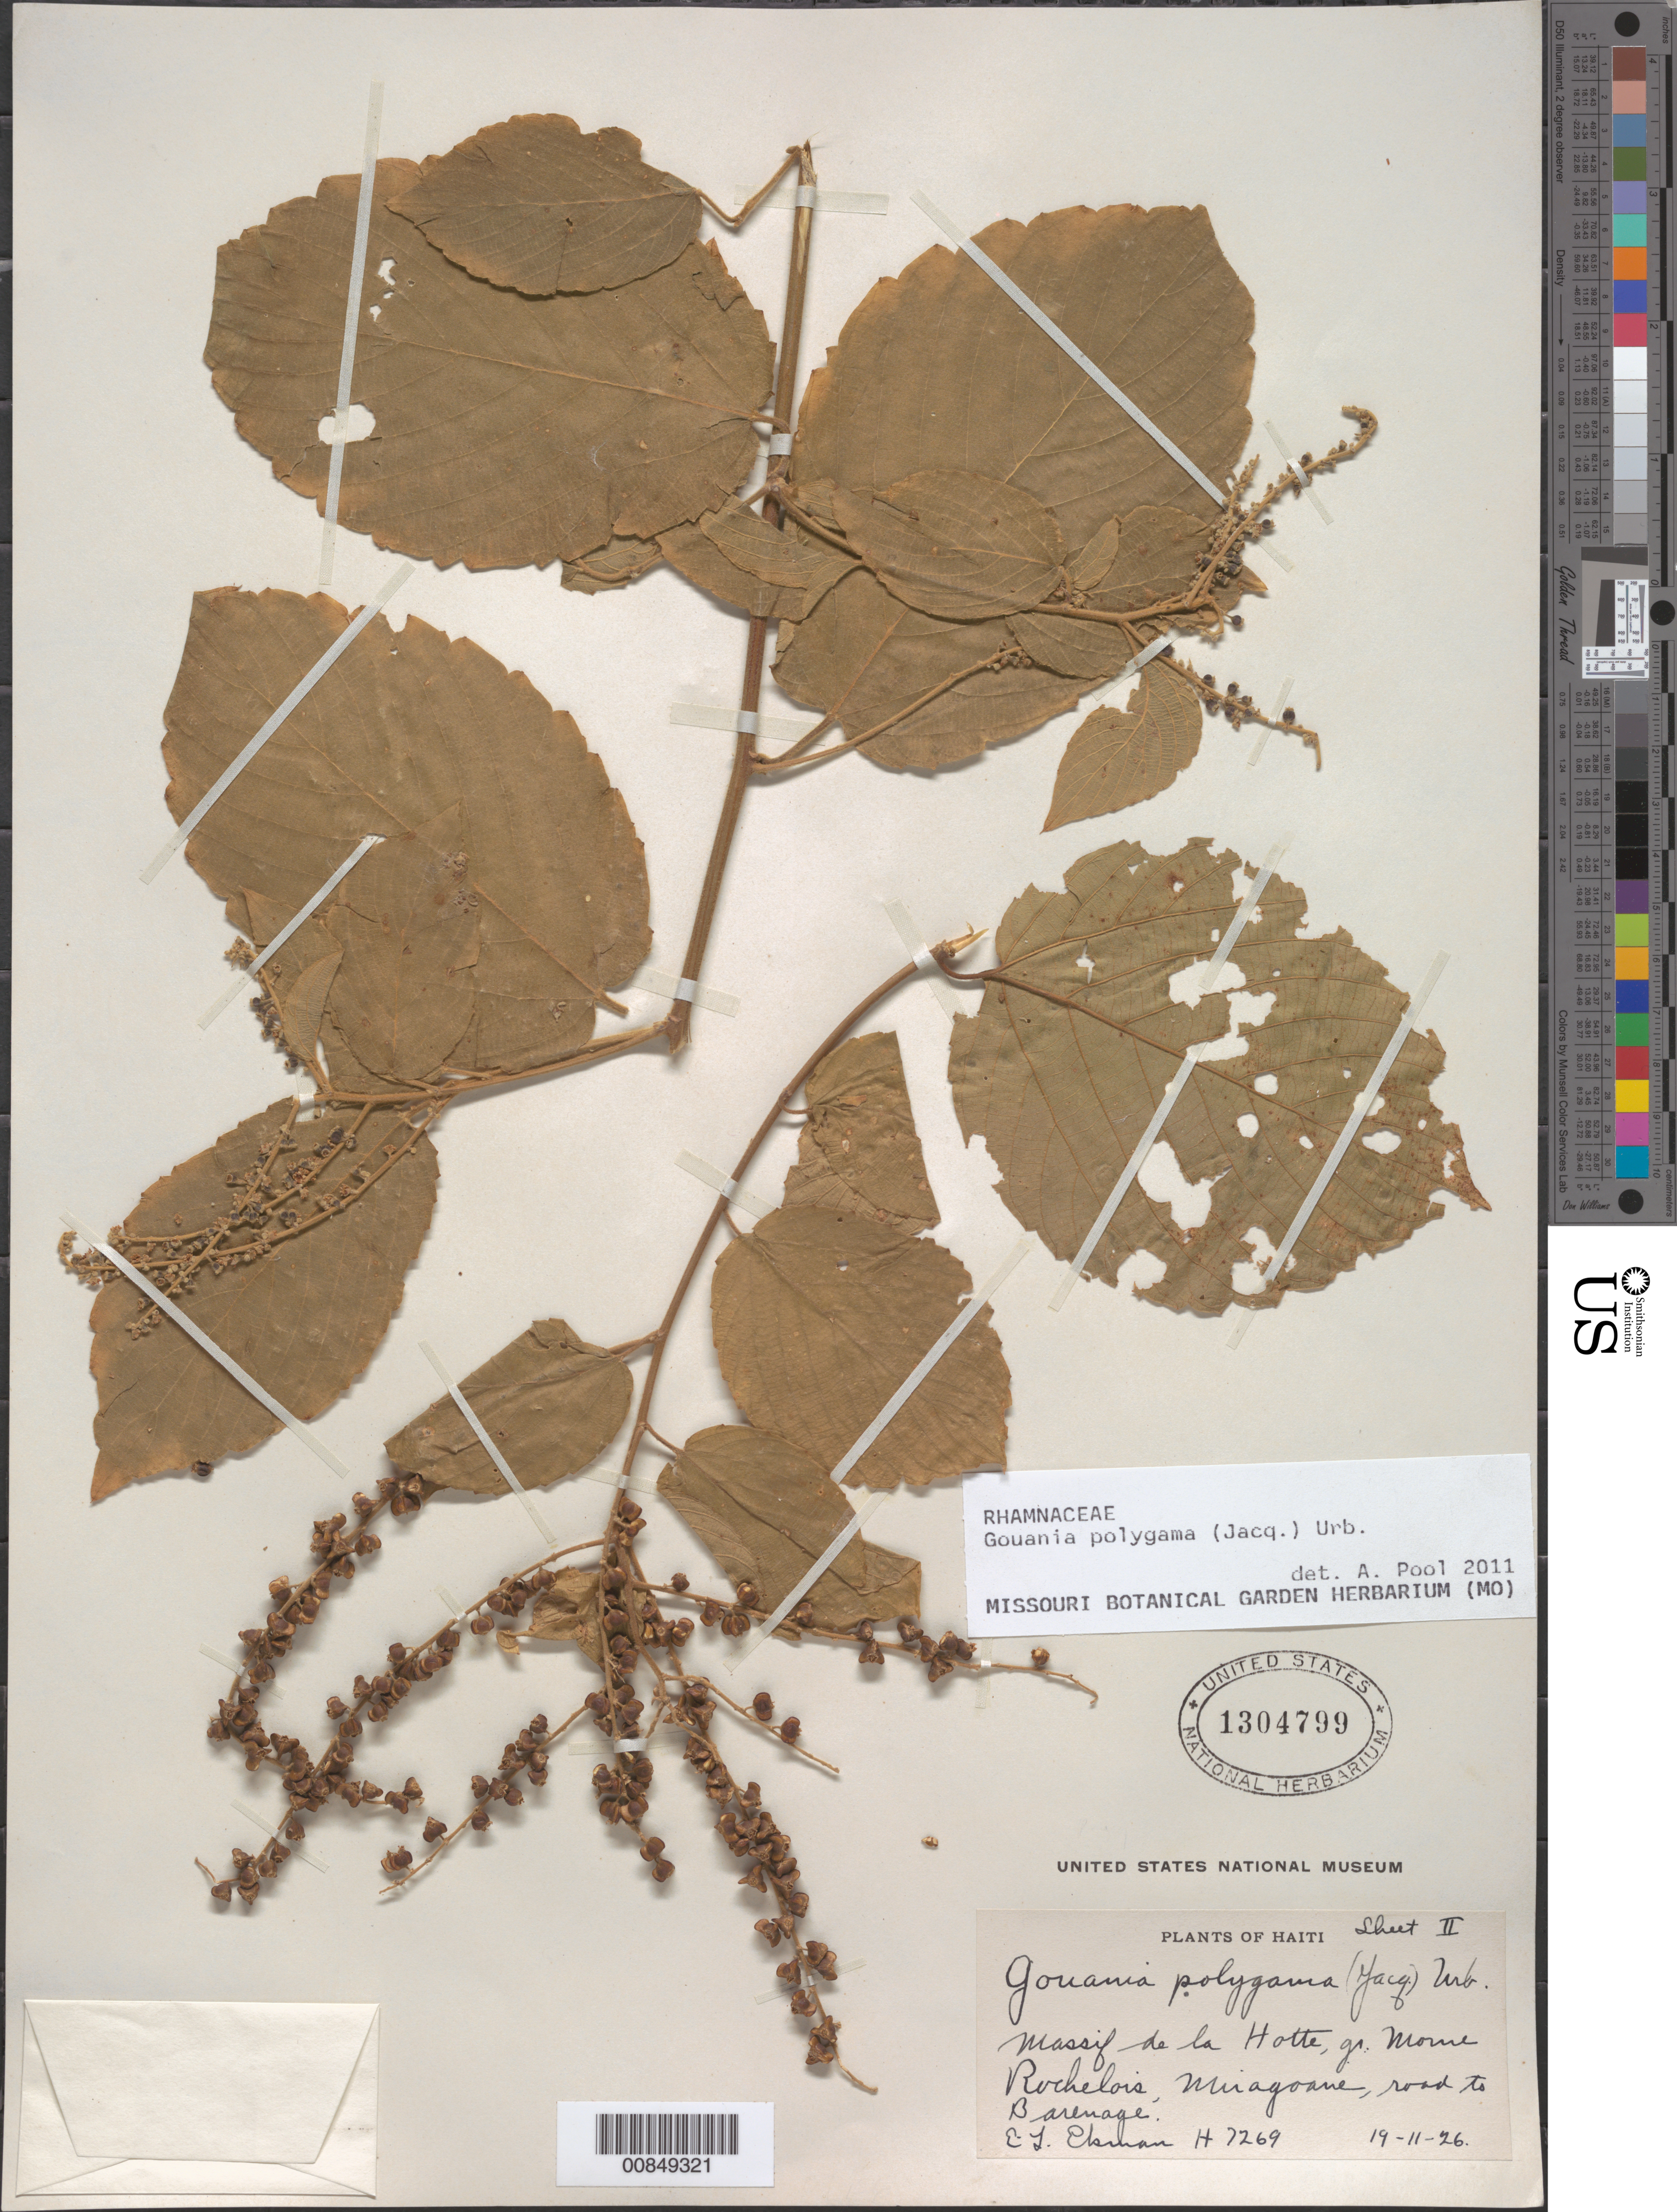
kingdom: Plantae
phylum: Tracheophyta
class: Magnoliopsida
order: Rosales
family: Rhamnaceae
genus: Gouania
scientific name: Gouania polygama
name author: (Jacq.) Urb.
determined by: Pool, A., (MO), Missouri Botanical Garden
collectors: E. L. Ekman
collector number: H 7269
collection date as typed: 19 Sep 1926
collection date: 1926-09-19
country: Haiti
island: Hispaniola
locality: Massif de la Hotte, Gr. Morne Rochelois, Miragoane, road to Barenage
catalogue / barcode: US 1304799